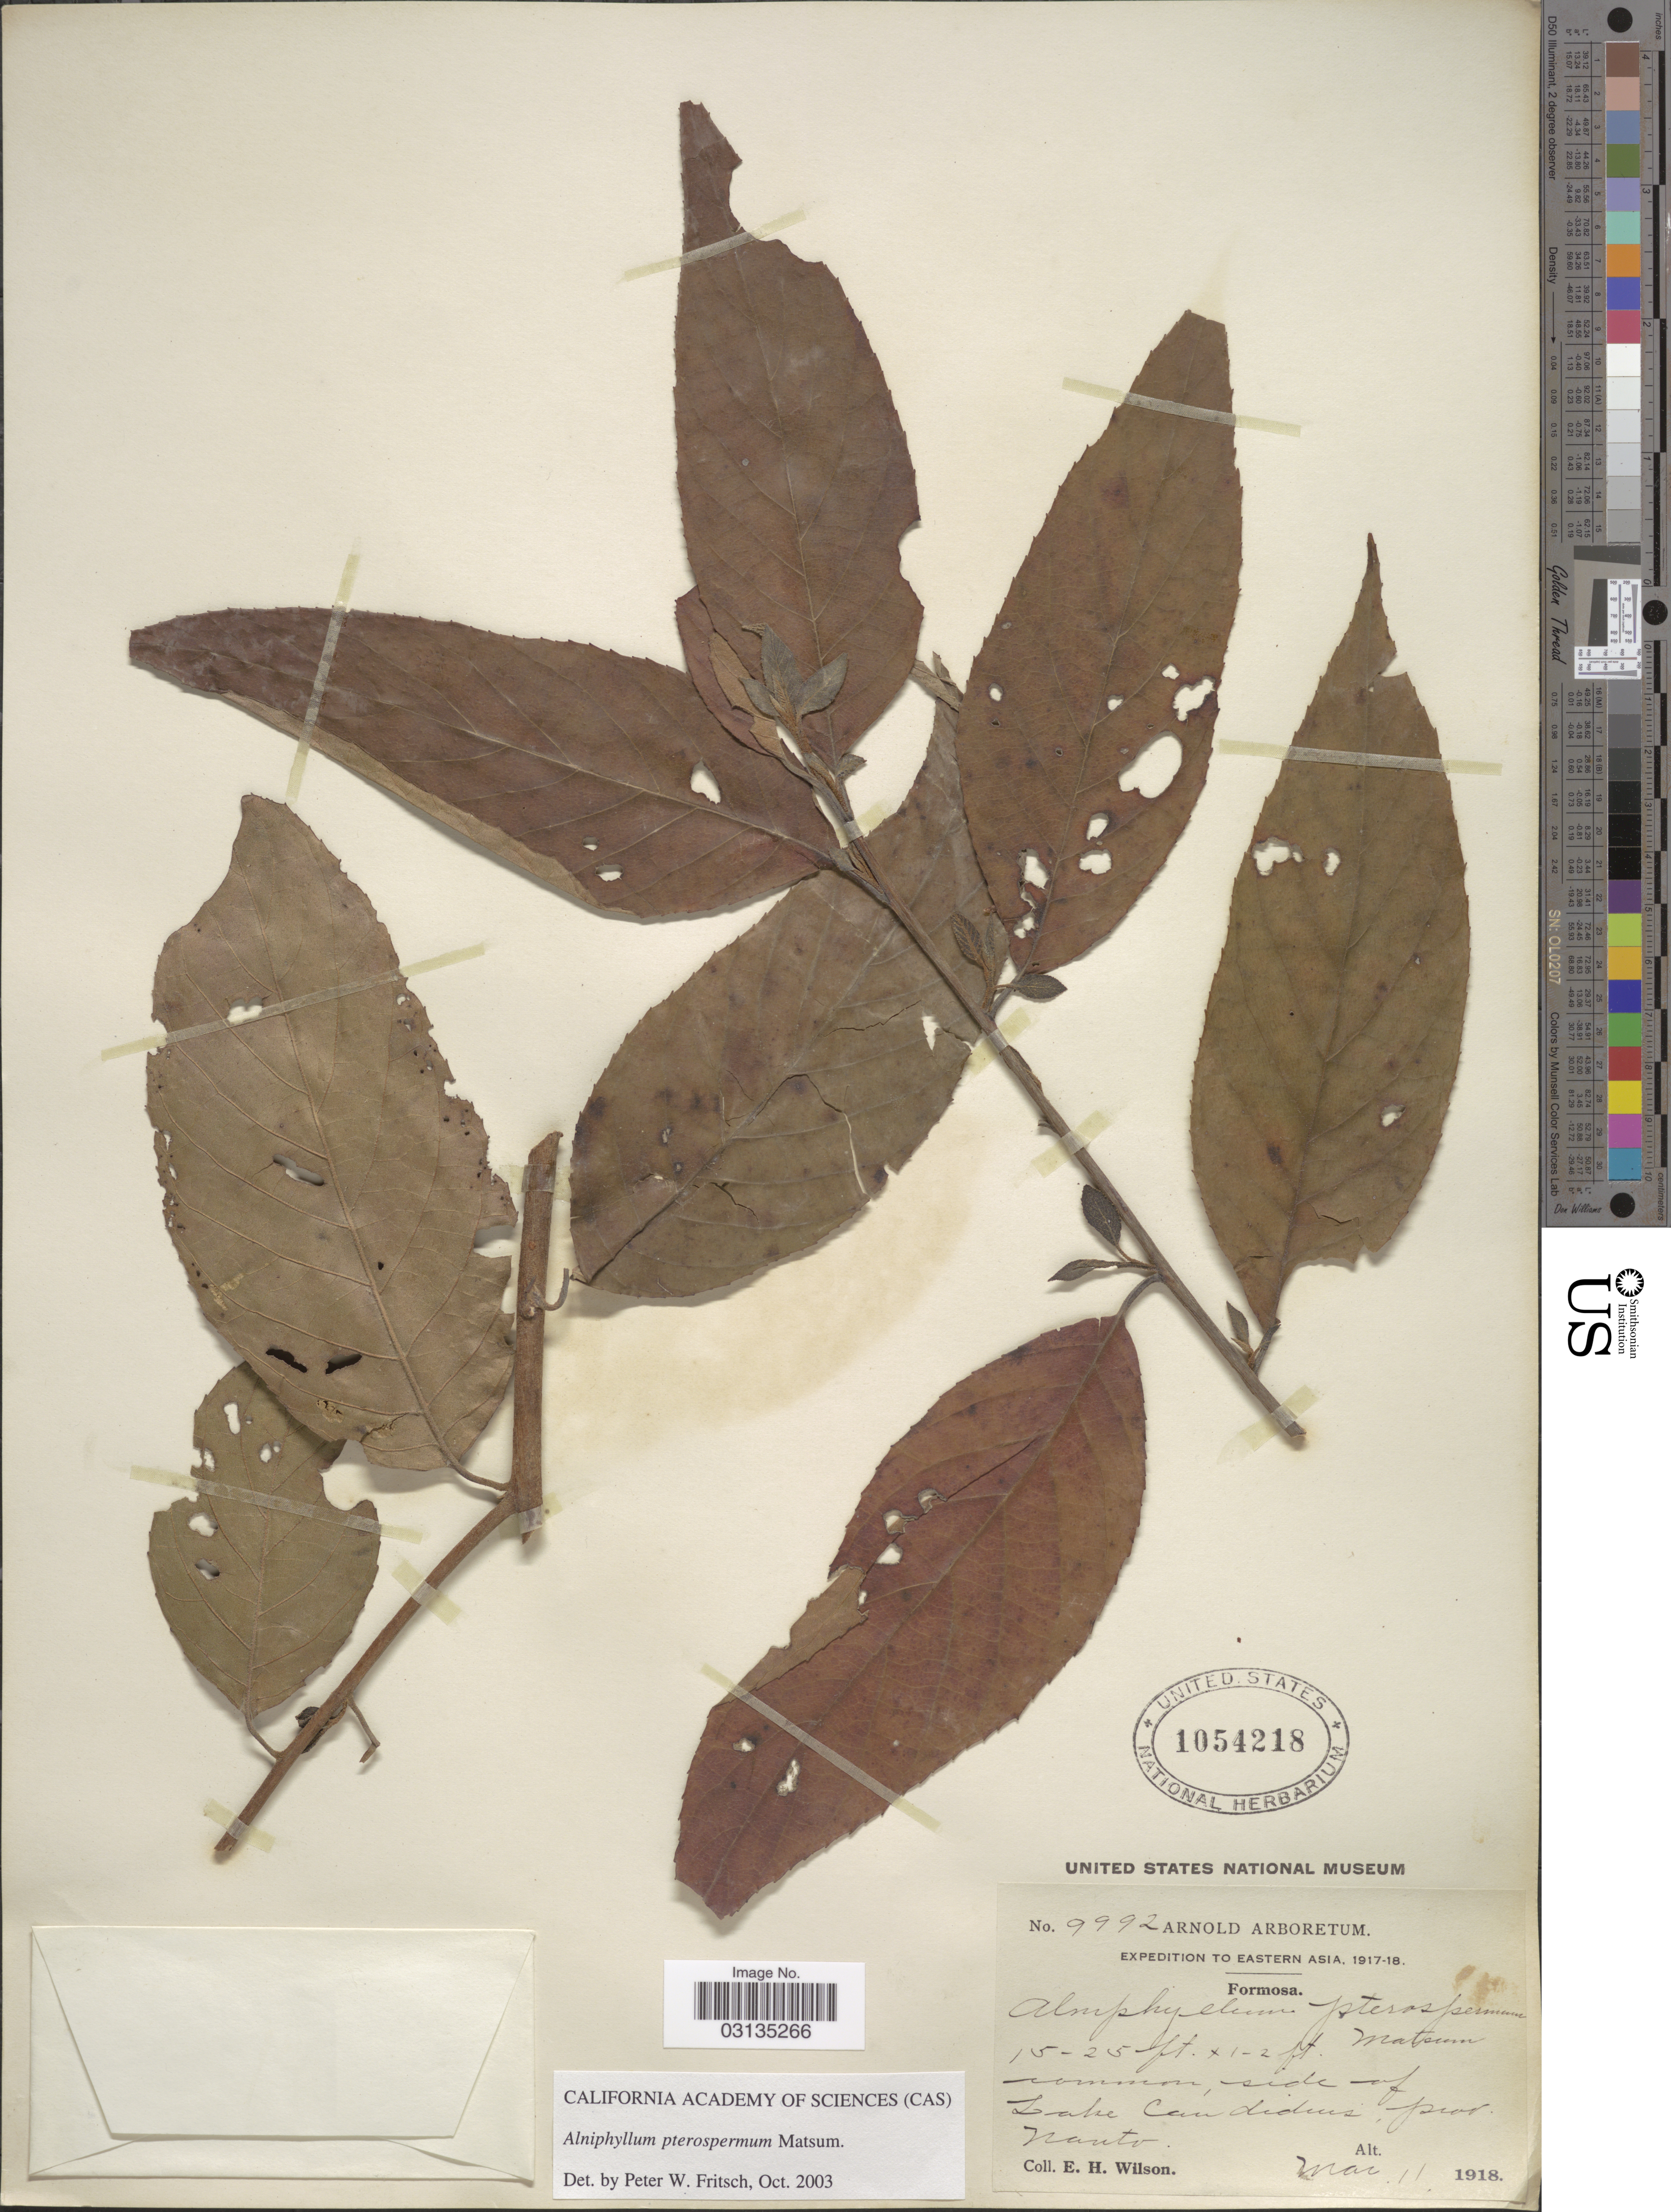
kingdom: Plantae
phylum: Tracheophyta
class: Magnoliopsida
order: Ericales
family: Styracaceae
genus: Alniphyllum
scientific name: Alniphyllum pterospermum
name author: Matsum.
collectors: E. Wilson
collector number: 9992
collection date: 1918-03-11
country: Taiwan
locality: Eastern Asia, Formosa, side of Lake Candidus, prov. Nanto.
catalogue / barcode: US 1054218